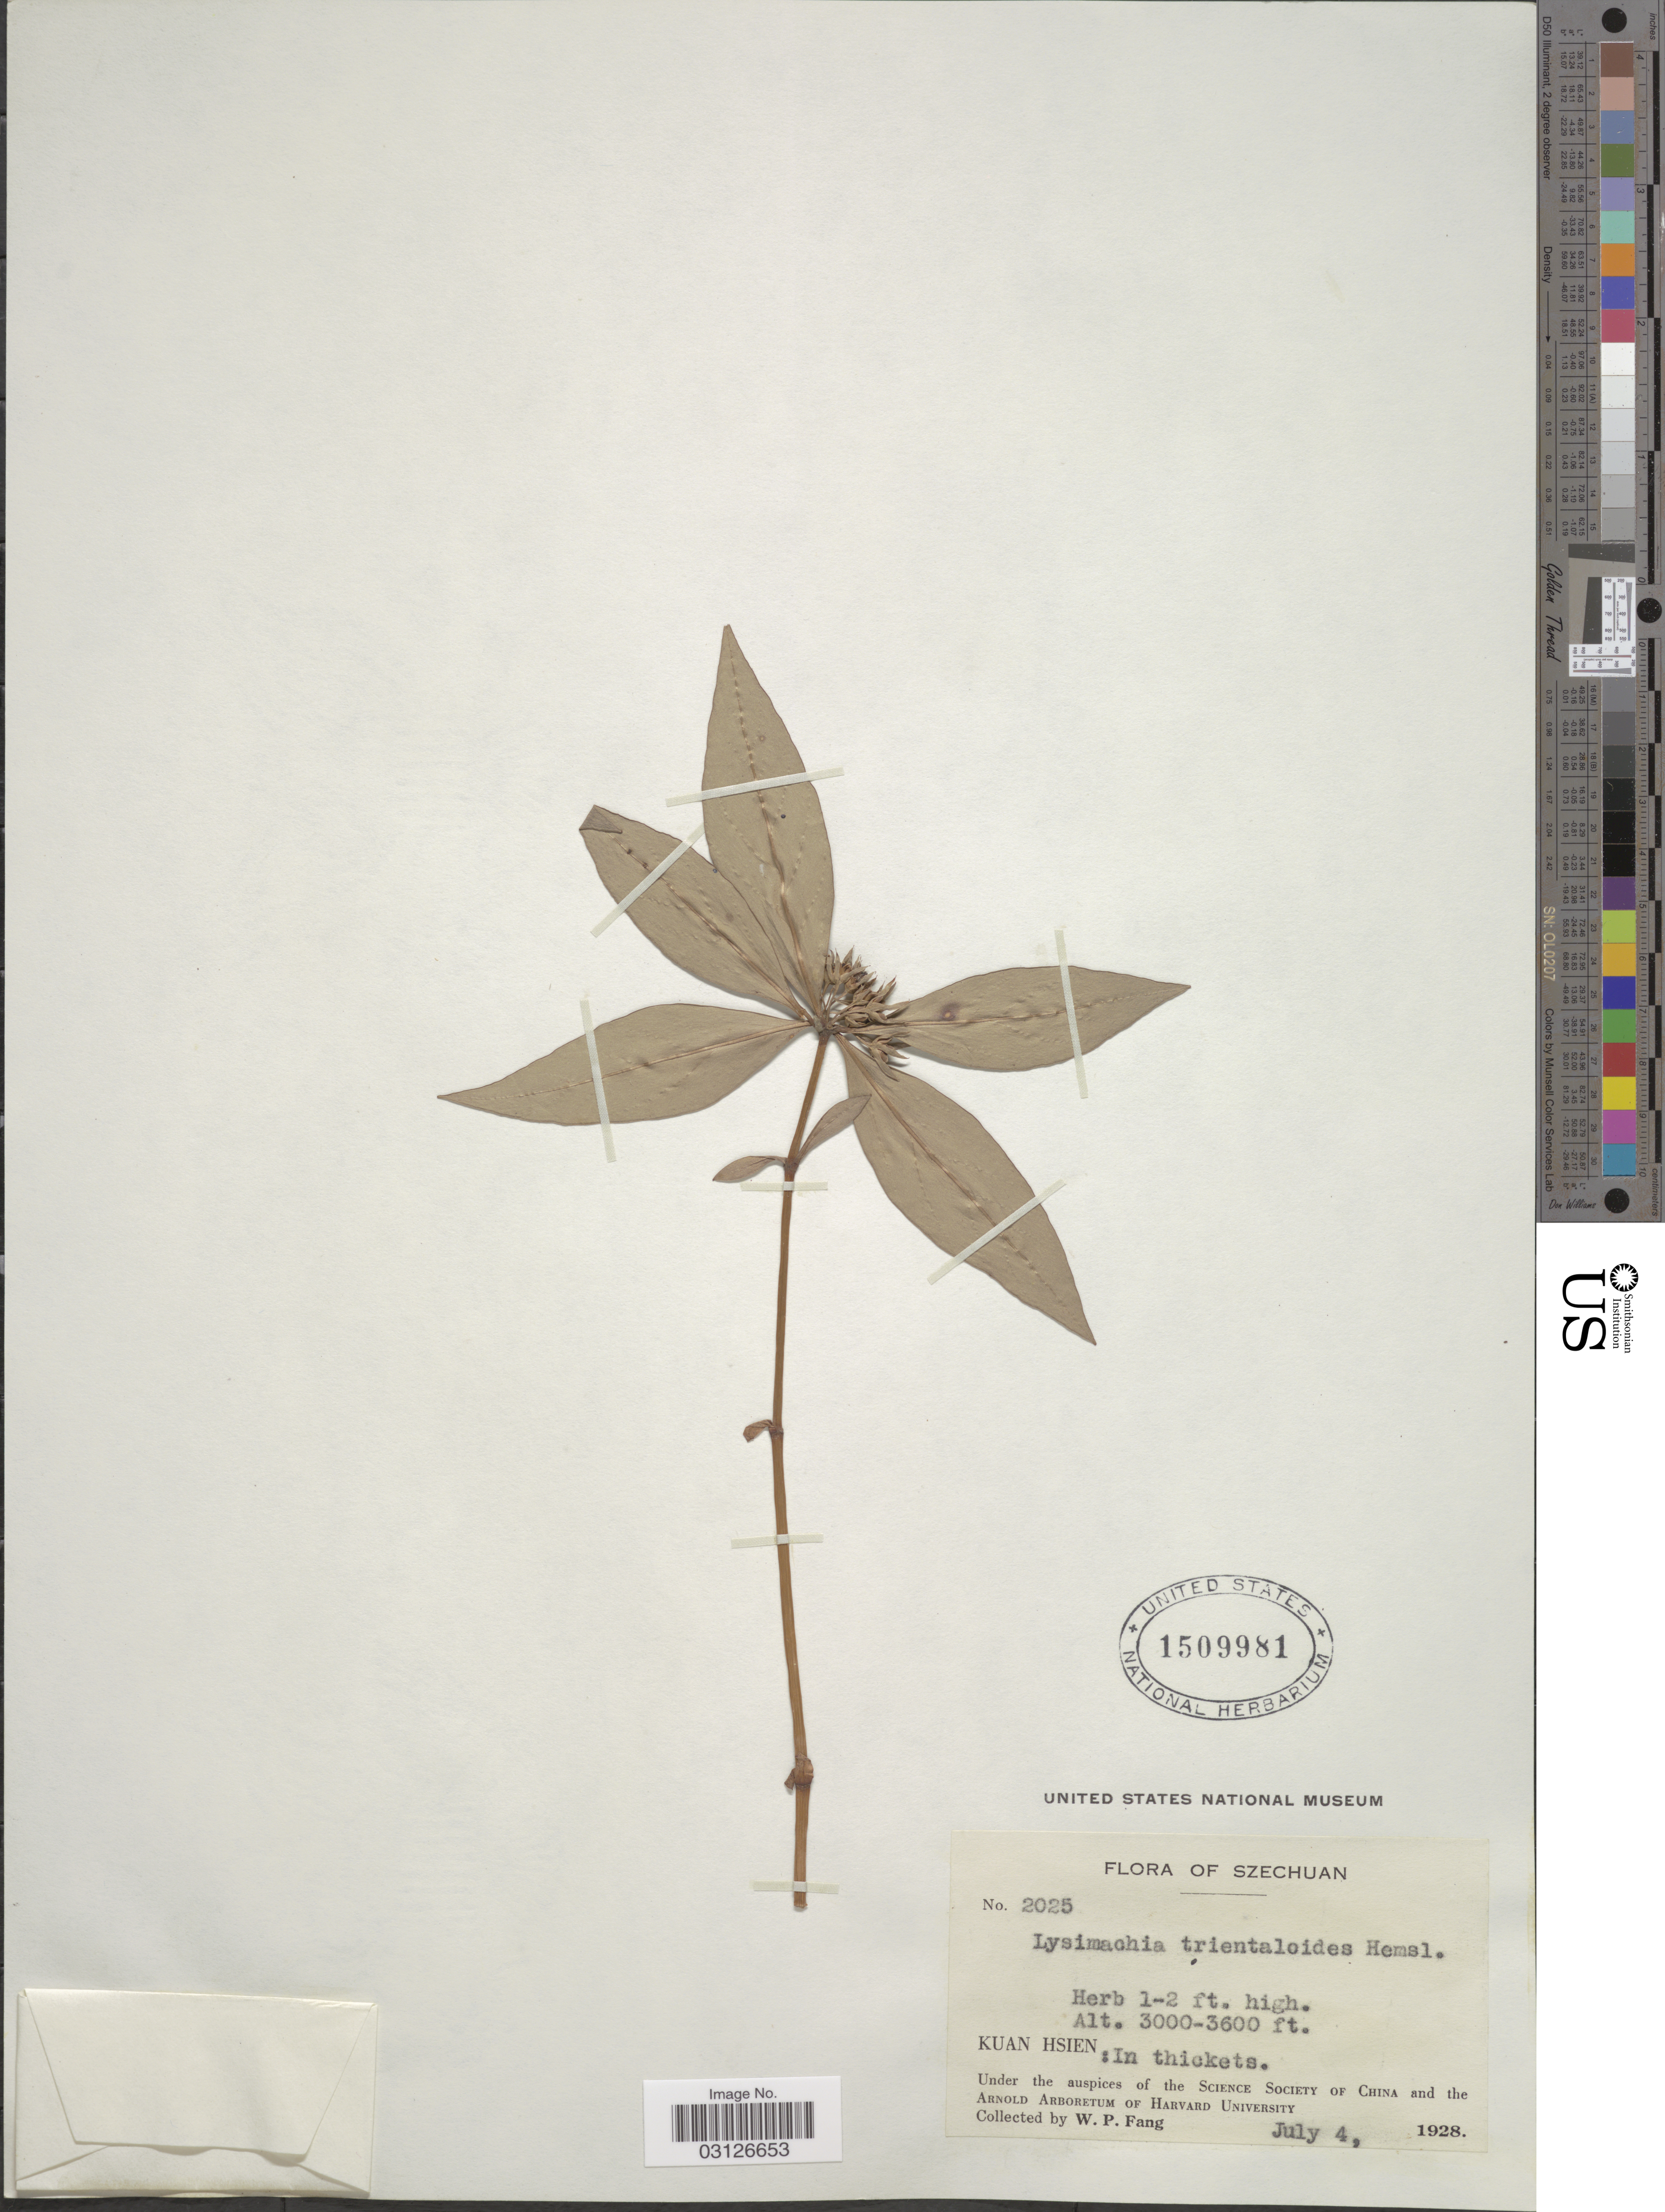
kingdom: Plantae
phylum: Tracheophyta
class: Magnoliopsida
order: Ericales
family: Primulaceae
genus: Lysimachia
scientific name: Lysimachia trientaloides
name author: Hemsl.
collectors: W. P. Fang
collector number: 2025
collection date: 1928-07-04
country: China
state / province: Sichuan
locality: Szechuan. Kuan Hsien.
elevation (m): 914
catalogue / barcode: US 1509981